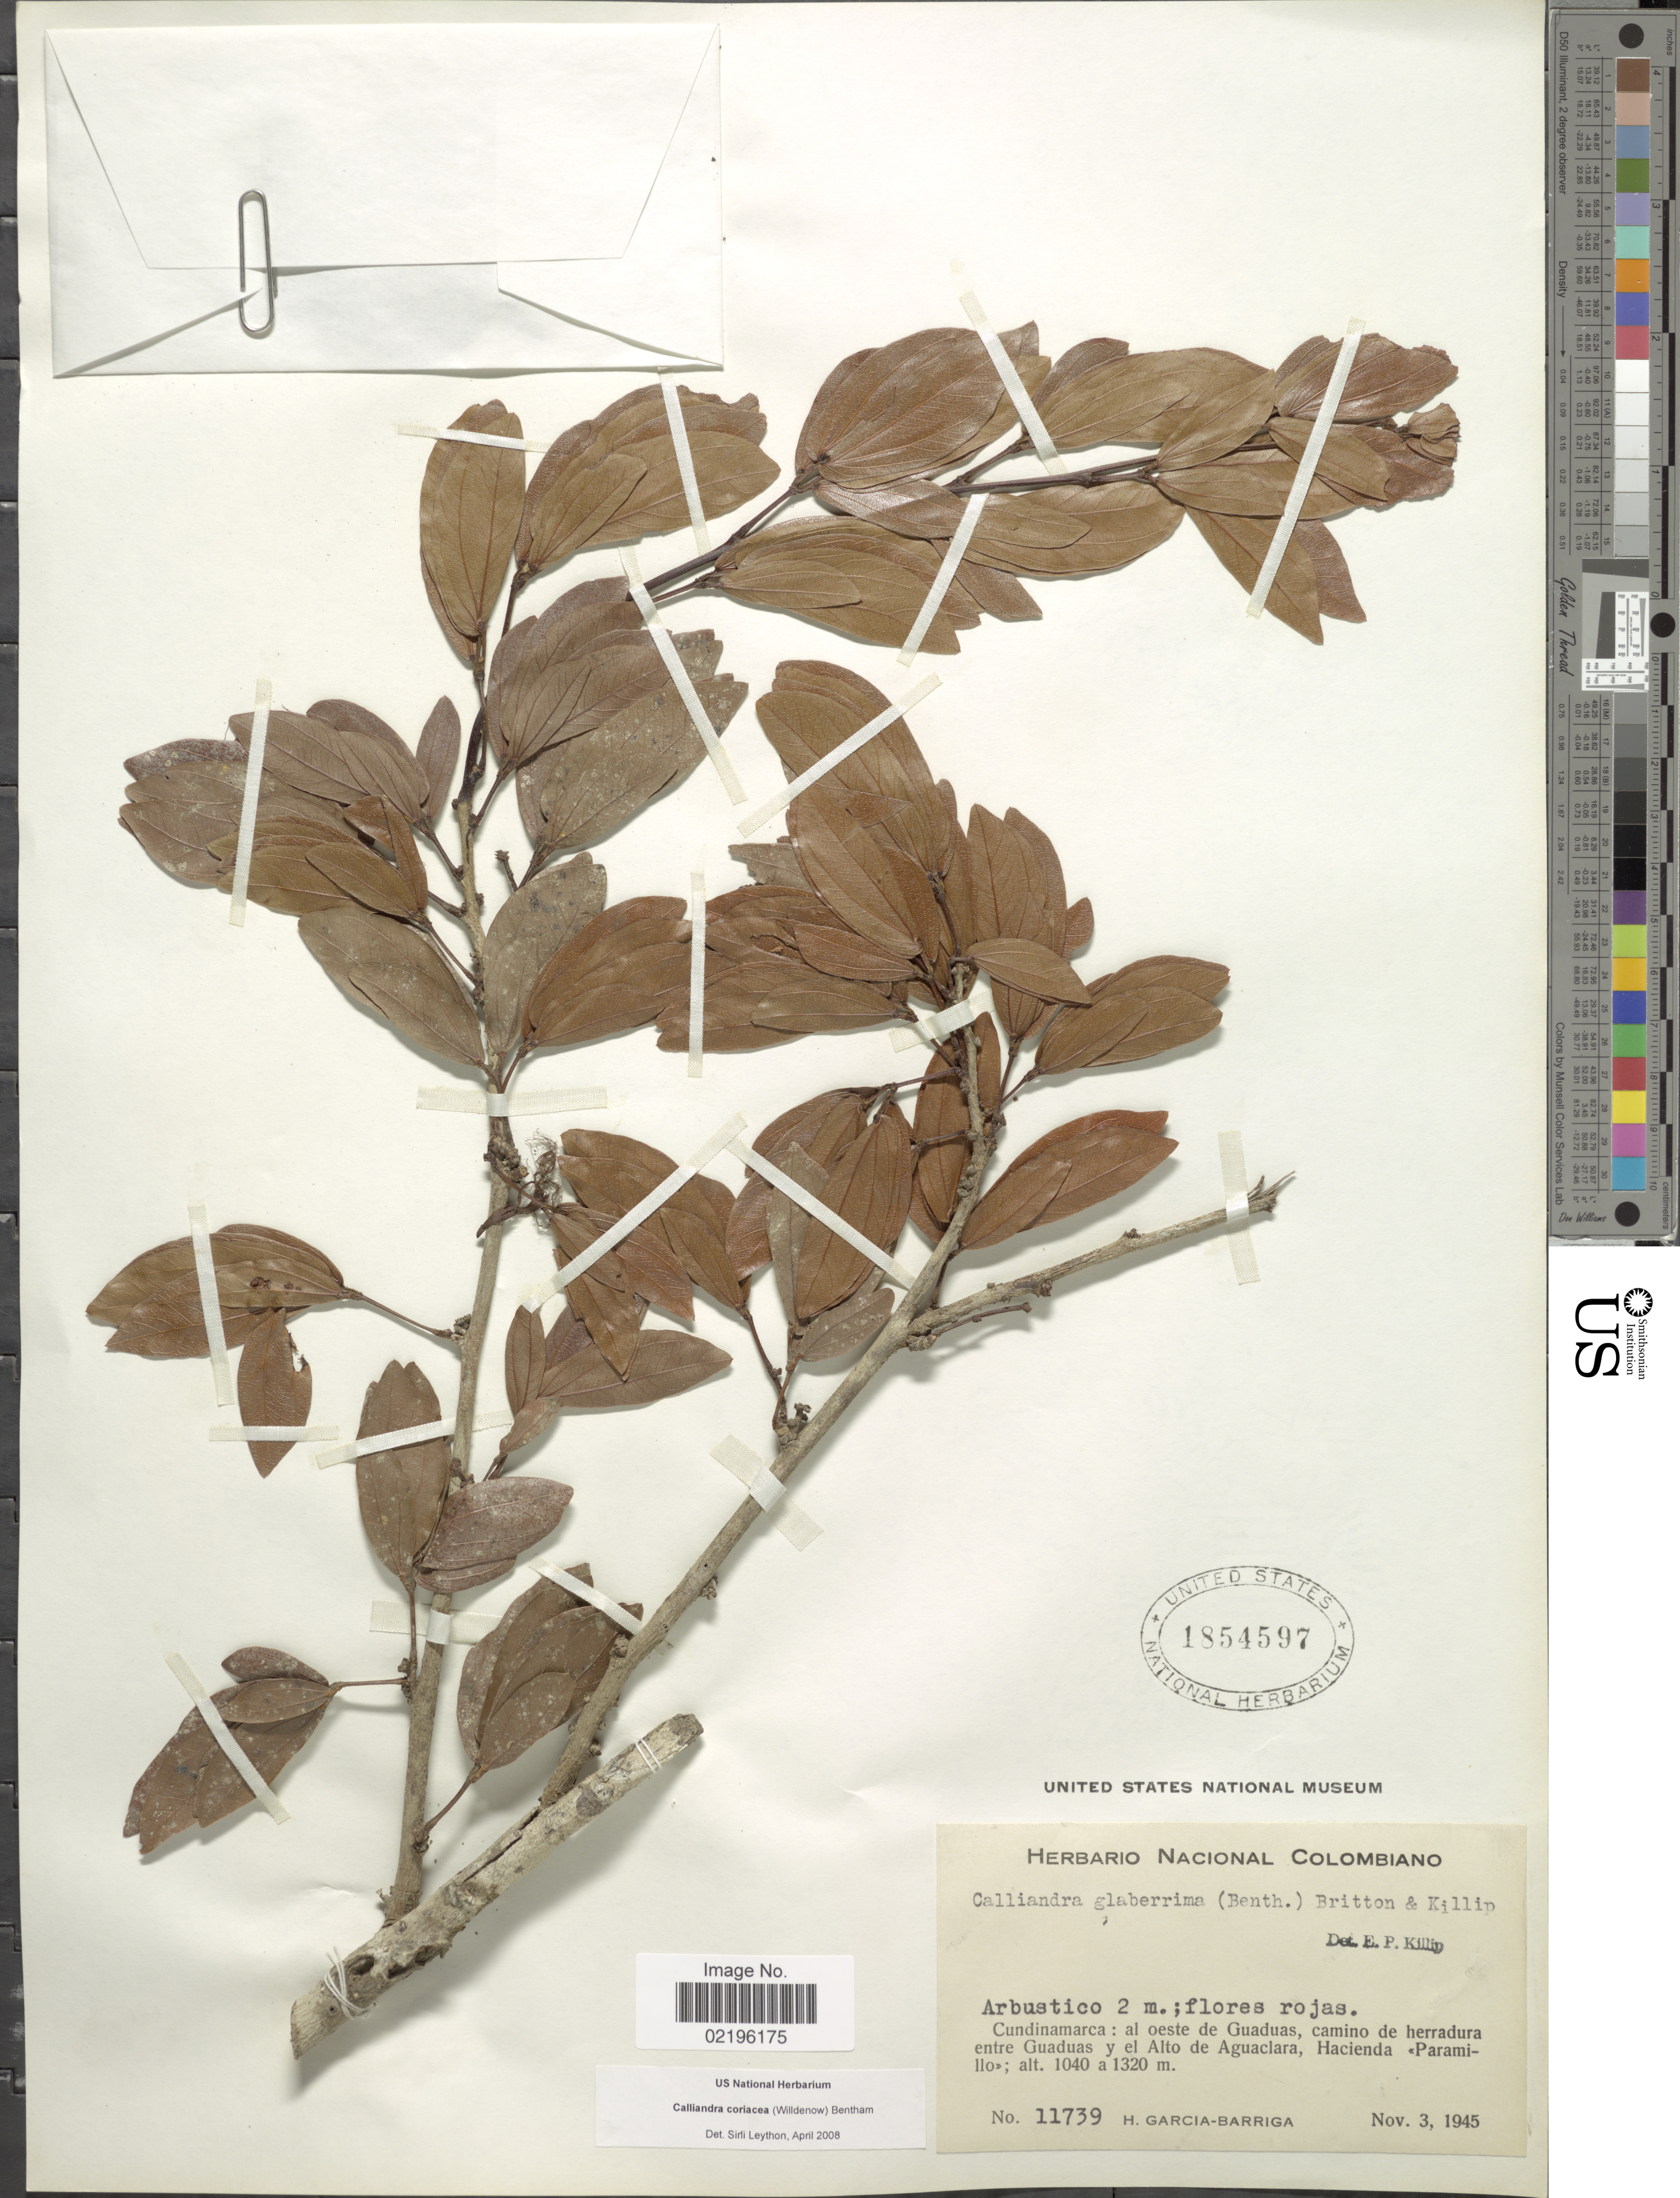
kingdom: Plantae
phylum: Tracheophyta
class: Magnoliopsida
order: Fabales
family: Fabaceae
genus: Calliandra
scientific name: Calliandra coriacea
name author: (Humb. & Bonpl. ex Willd.) Benth.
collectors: H. García Barriga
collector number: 11739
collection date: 1945-11-03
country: Colombia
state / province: Cundinamarca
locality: Al oeste de Guaduas, camino de herradura entre Guaduas y el Alto de Aquaclara, hacienda "Paramillo"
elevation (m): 1040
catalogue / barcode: US 1854597